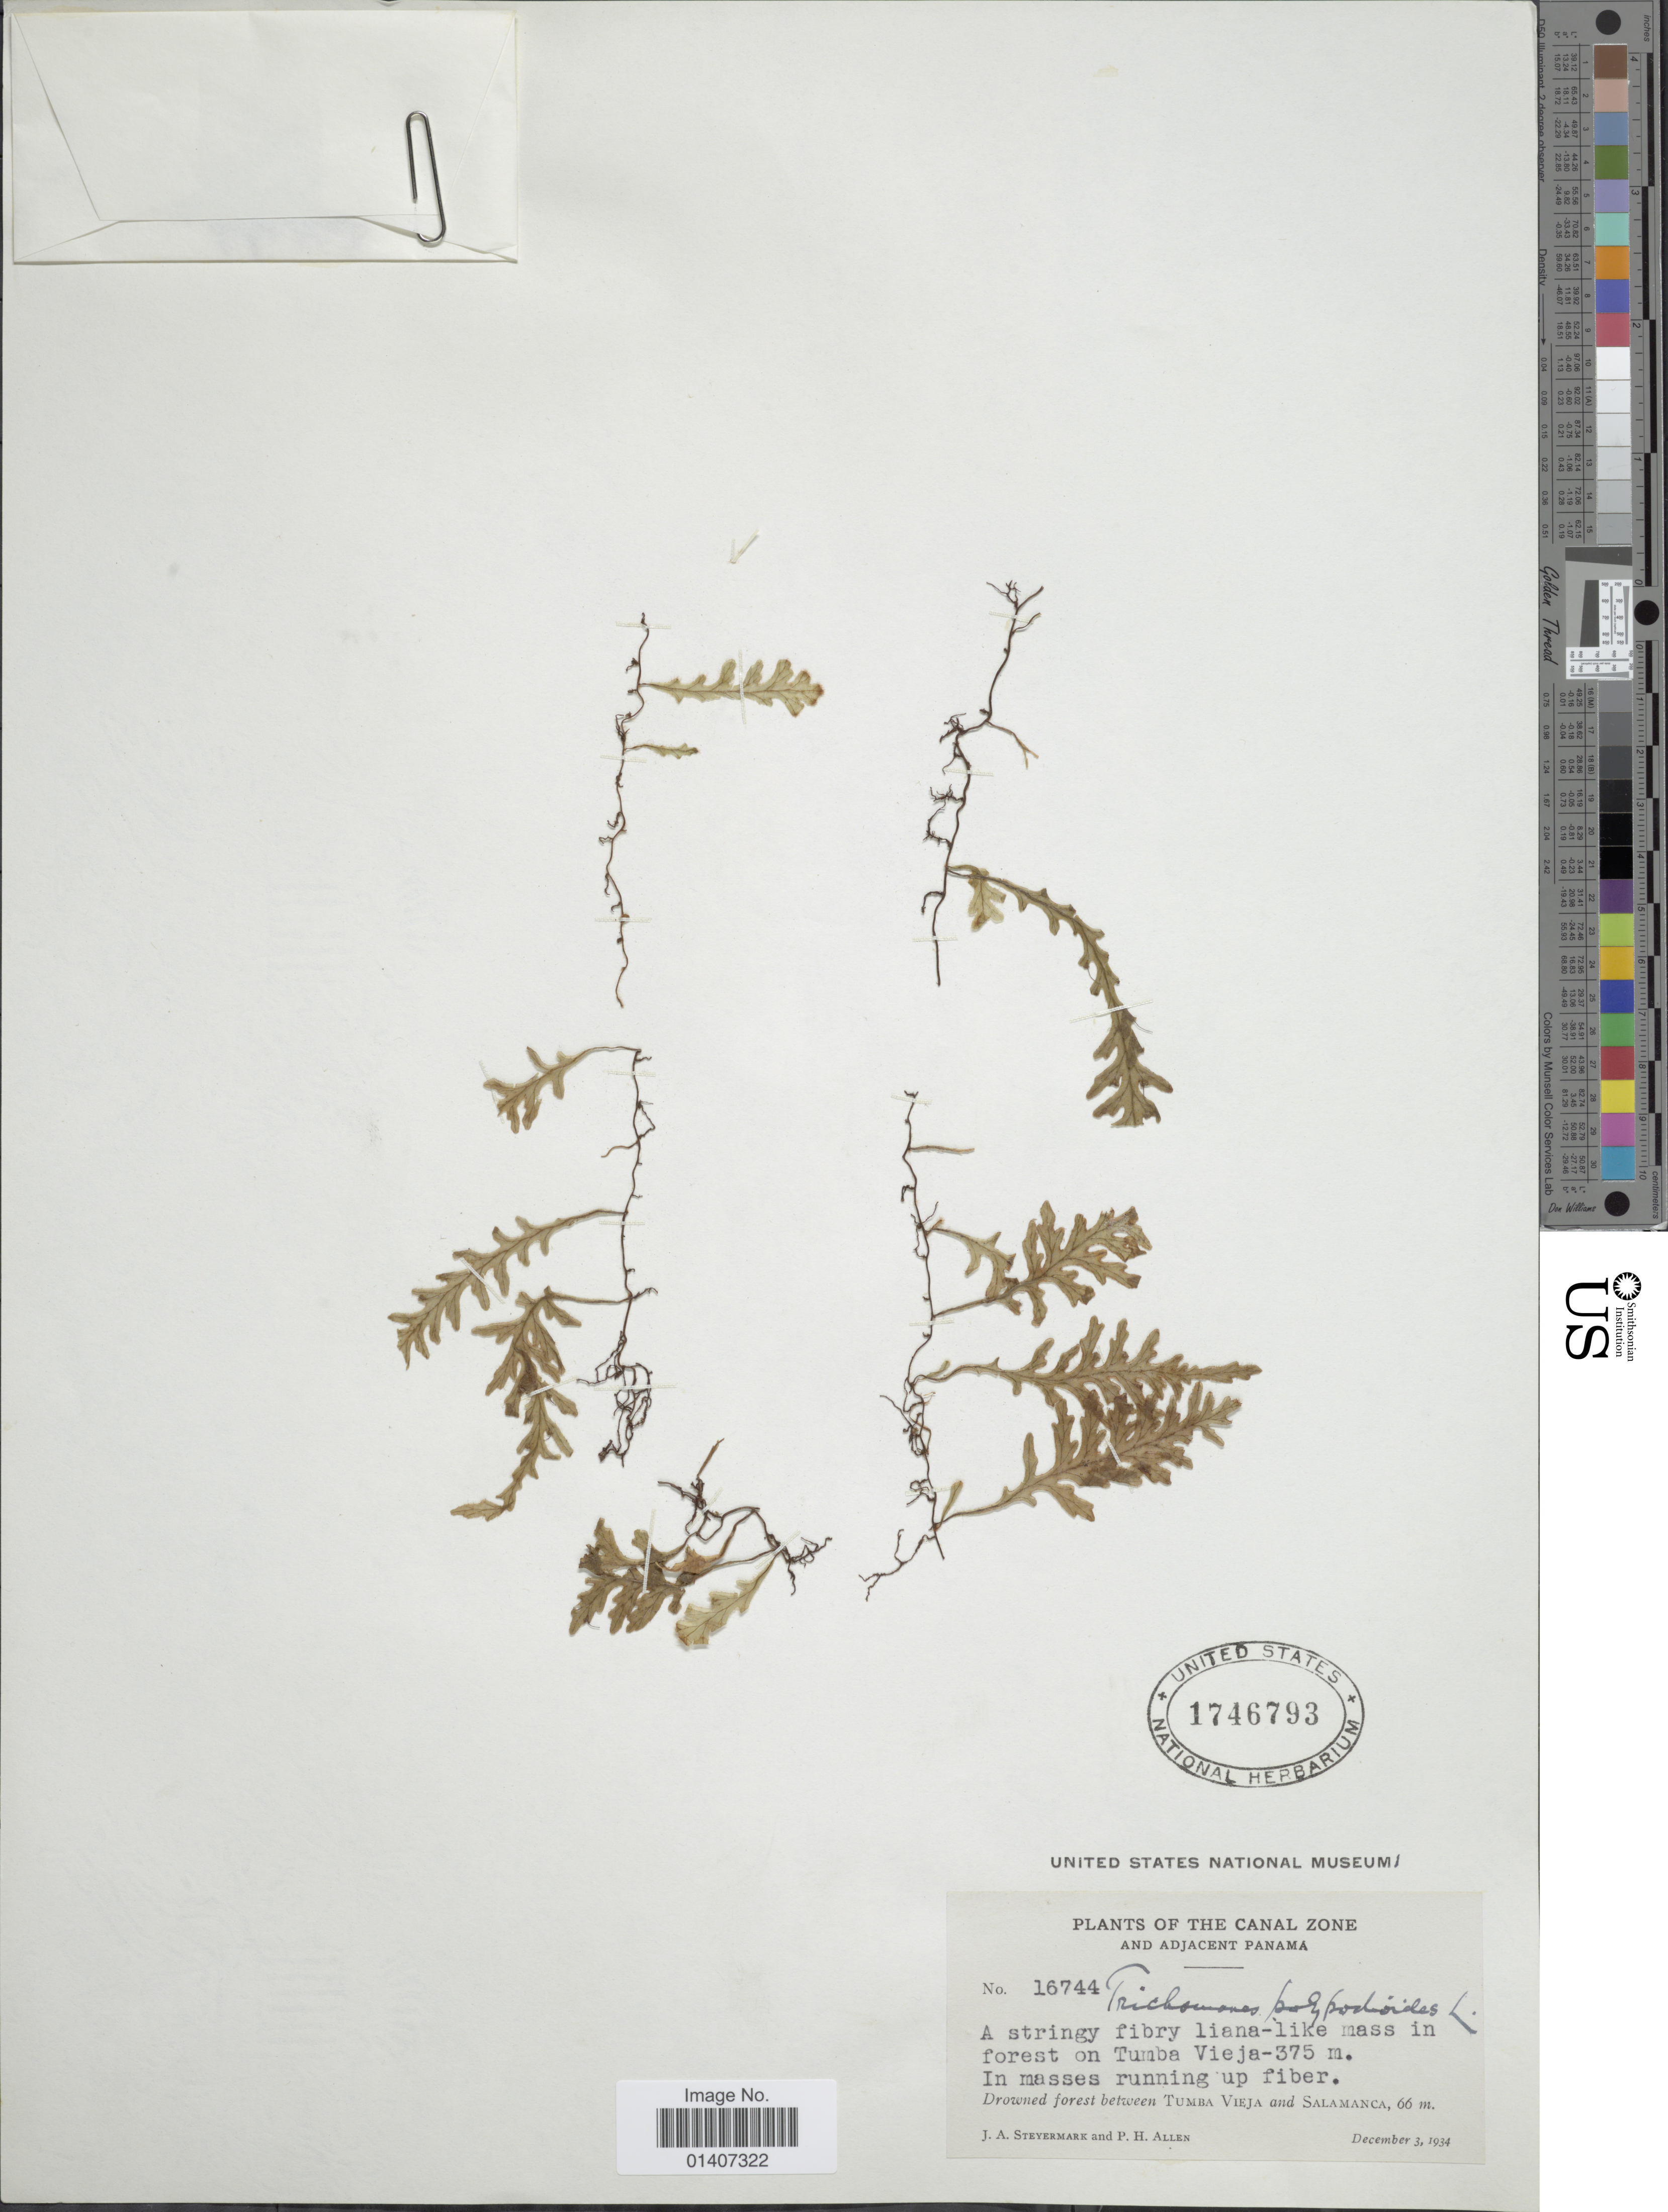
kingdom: Plantae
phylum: Tracheophyta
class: Polypodiopsida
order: Hymenophyllales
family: Hymenophyllaceae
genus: Trichomanes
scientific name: Trichomanes anadromum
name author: Rosenst.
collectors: J. Steyermark & P. H. Allen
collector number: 16744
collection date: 1934-12-03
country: Panama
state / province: Panamá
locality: The Canal Zone, Adjacent Panama, Drowned forest between Tumba Vieja and Salamanca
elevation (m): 375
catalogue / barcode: US 1746793